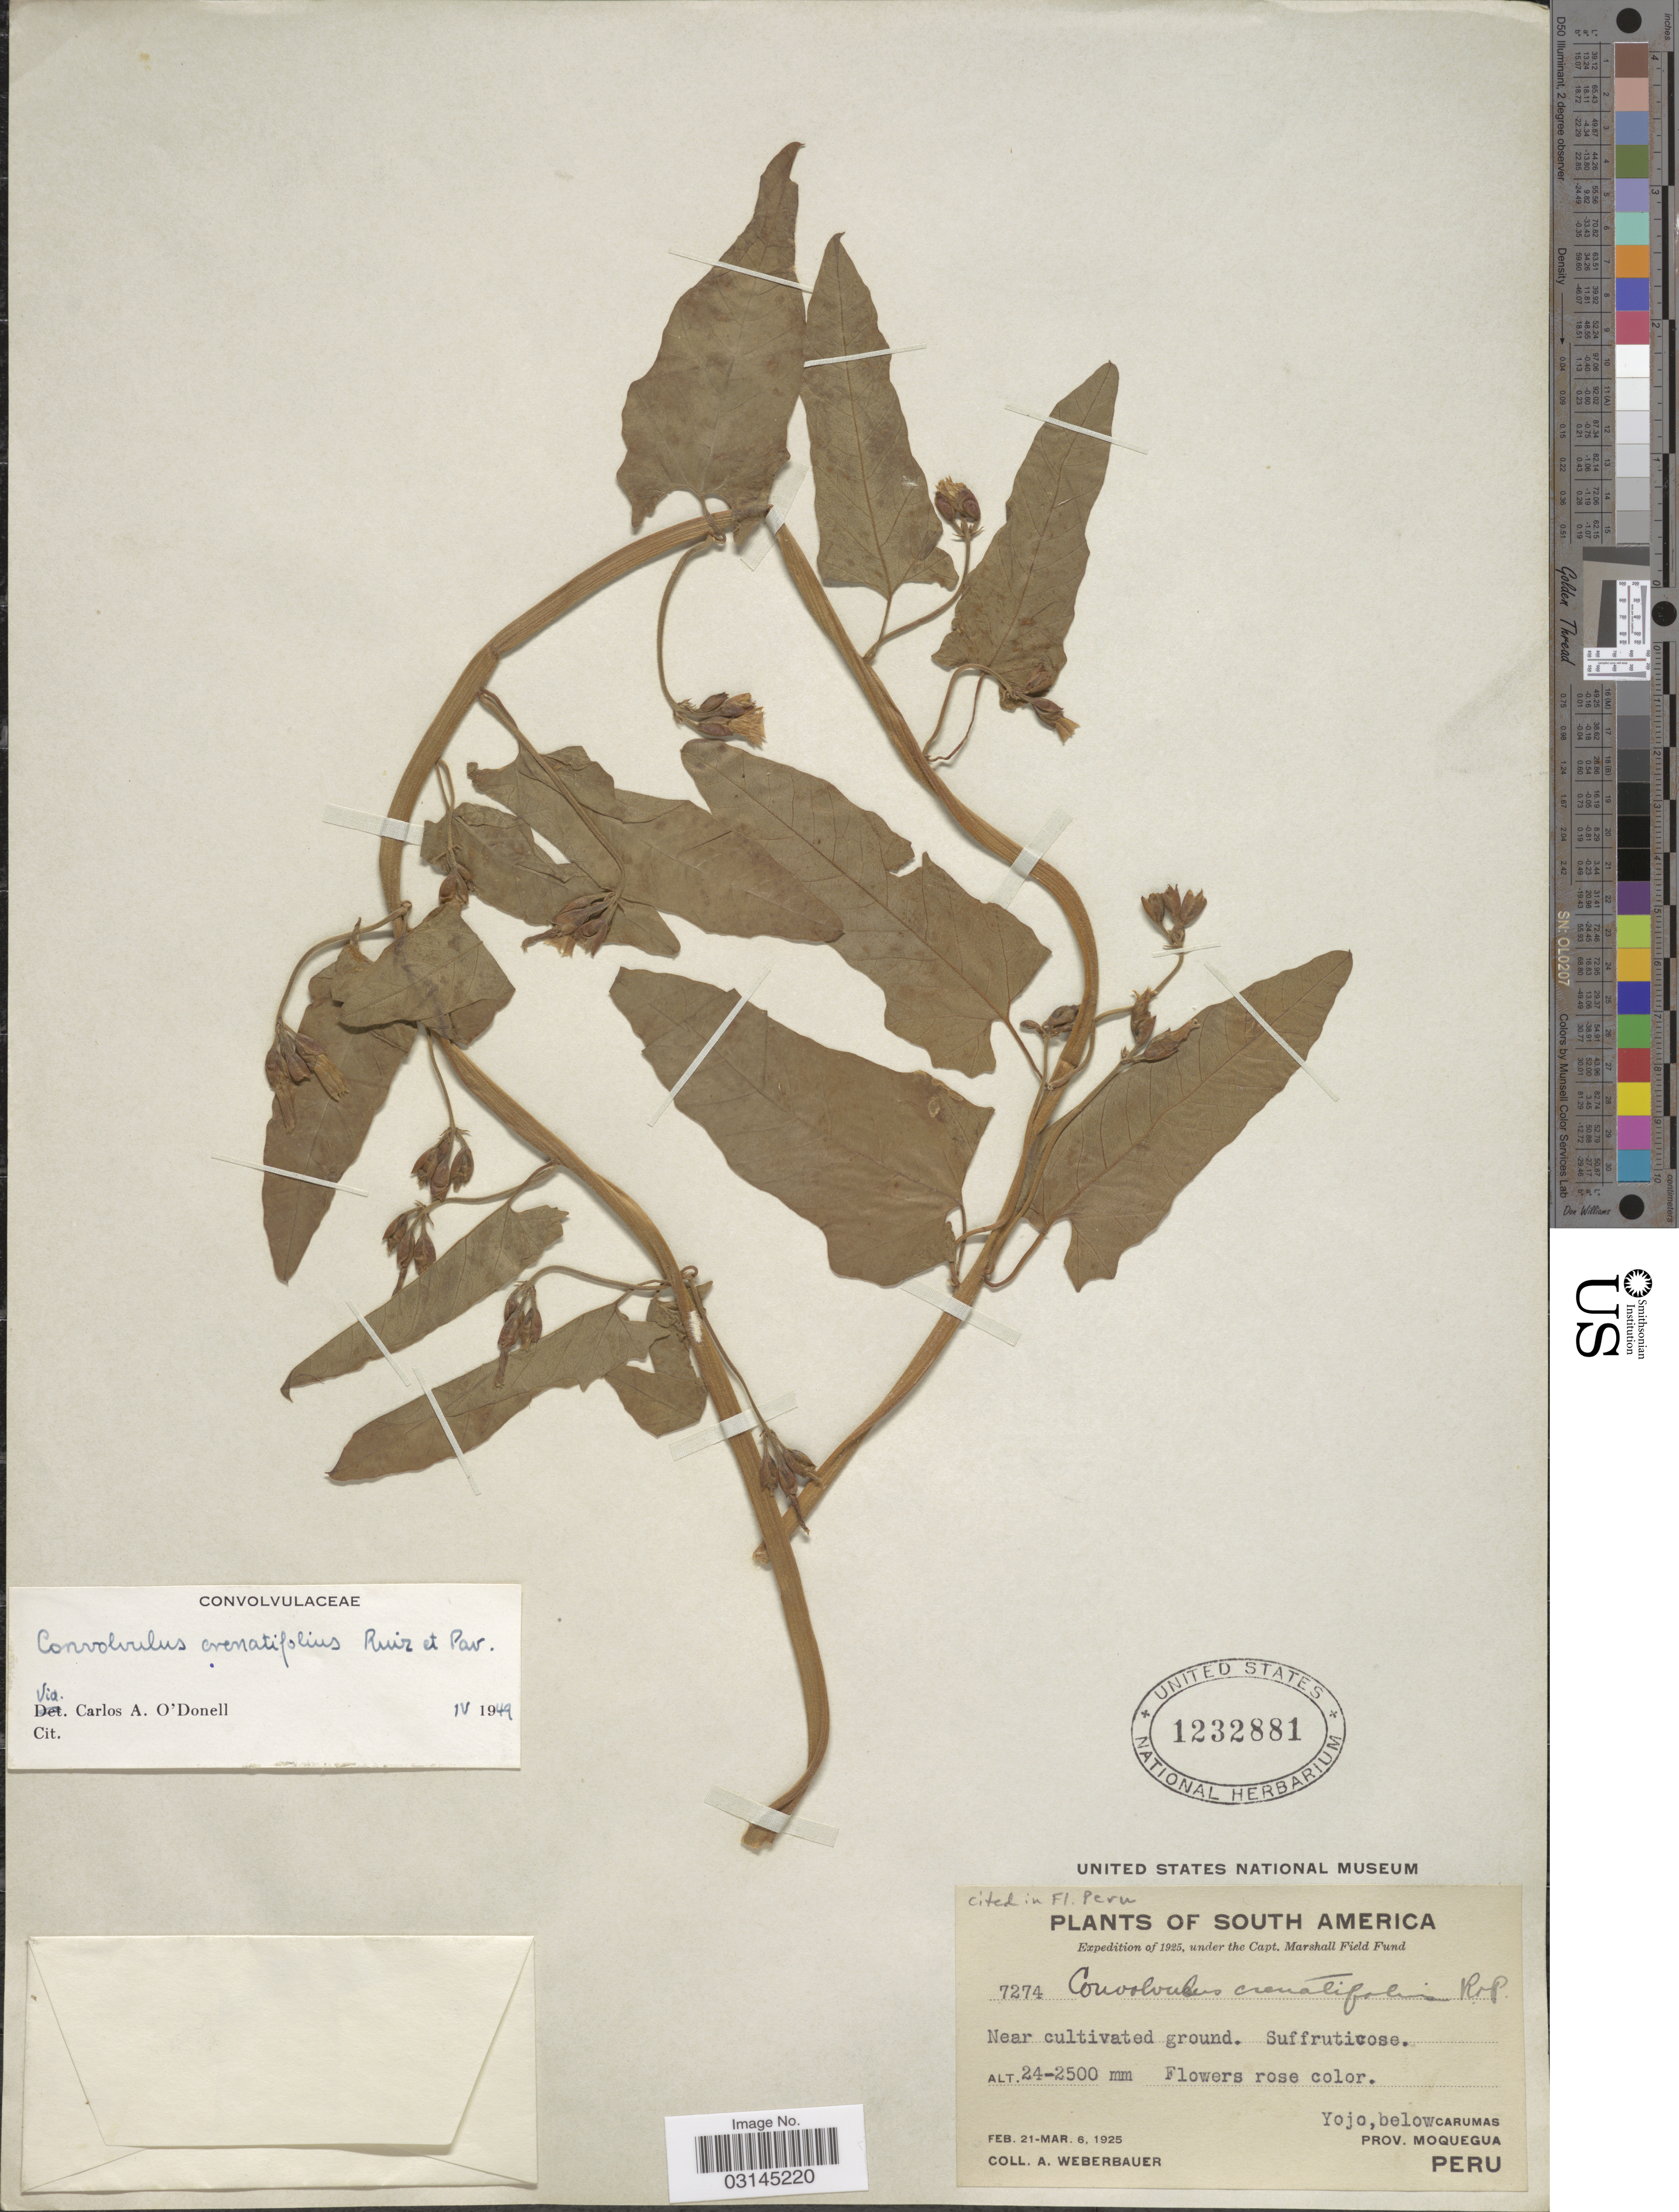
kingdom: Plantae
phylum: Tracheophyta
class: Magnoliopsida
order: Solanales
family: Convolvulaceae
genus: Convolvulus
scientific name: Convolvulus crenatifolius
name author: Ruiz & Pav.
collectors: A. Weberbauer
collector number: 7274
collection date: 1925-02-21/1925-03-06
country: Peru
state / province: Moquegua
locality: Near cultivated ground. Yojo, below Carumas.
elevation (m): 2400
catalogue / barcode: US 1232881